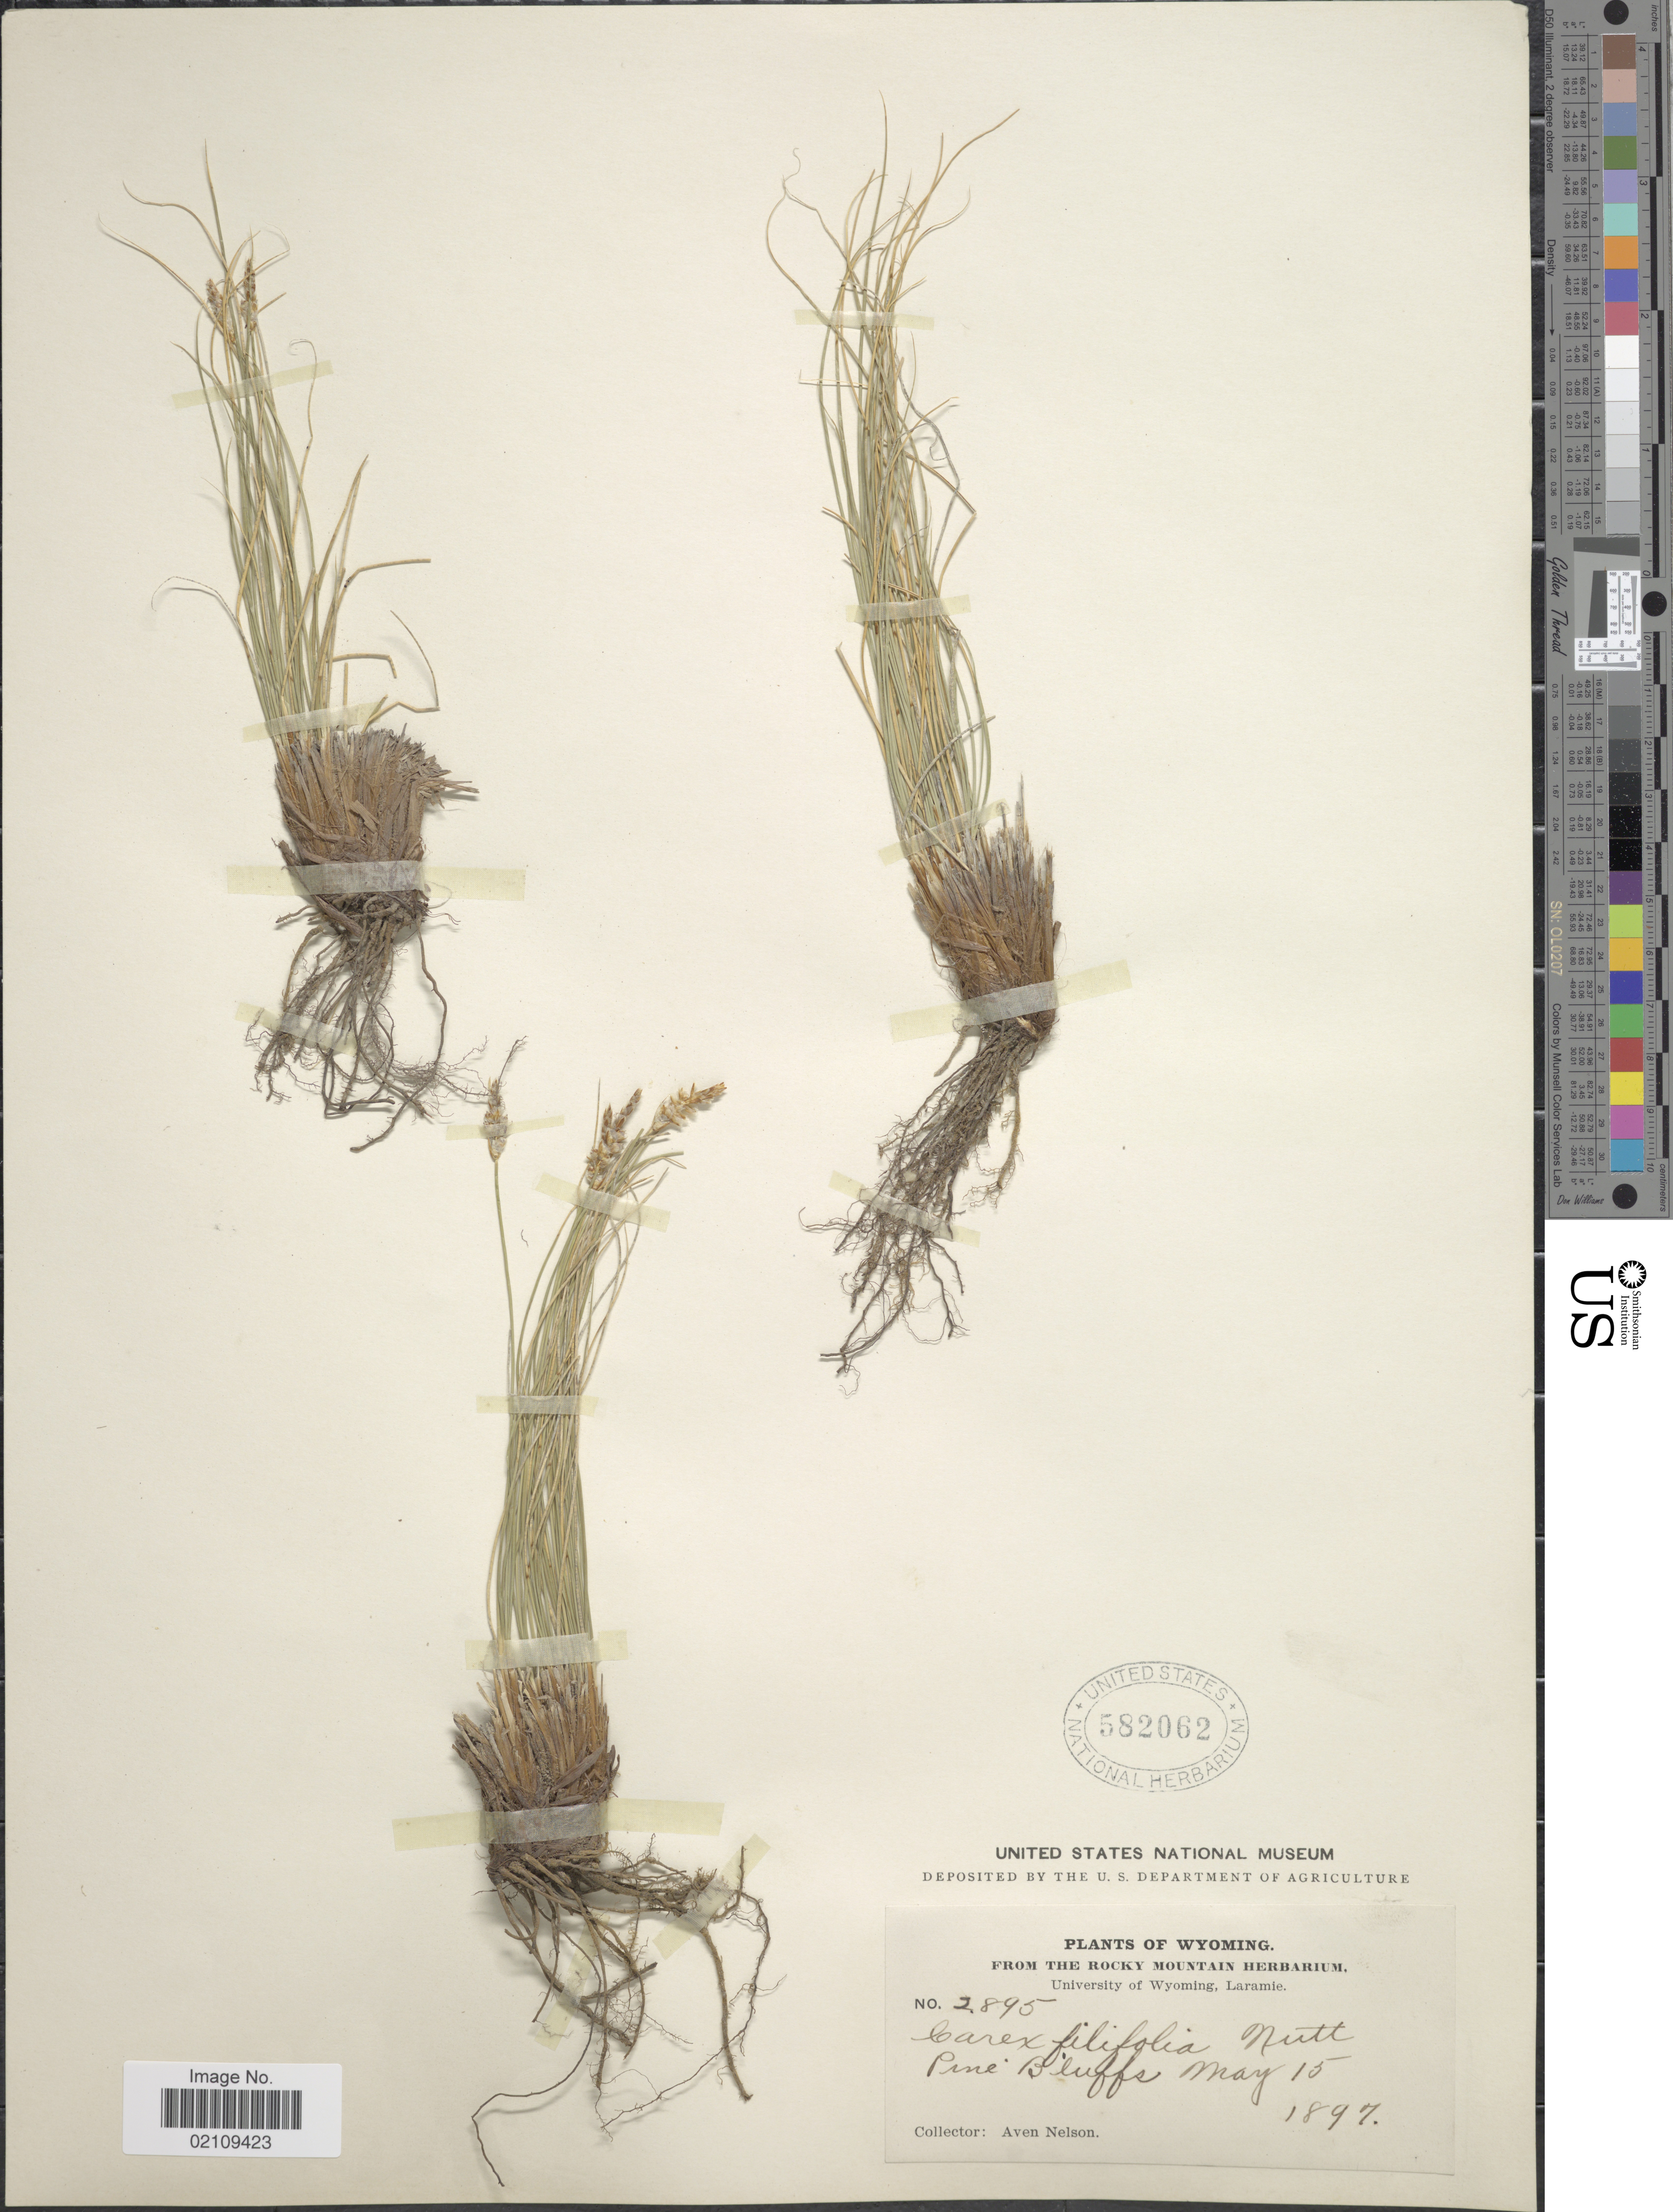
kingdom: Plantae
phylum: Tracheophyta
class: Liliopsida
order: Poales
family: Cyperaceae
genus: Carex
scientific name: Carex filifolia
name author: Nutt.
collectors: A. Nelson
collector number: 2895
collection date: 1897-05-15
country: United States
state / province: Wyoming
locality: Pine Bluffs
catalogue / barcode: US 582062